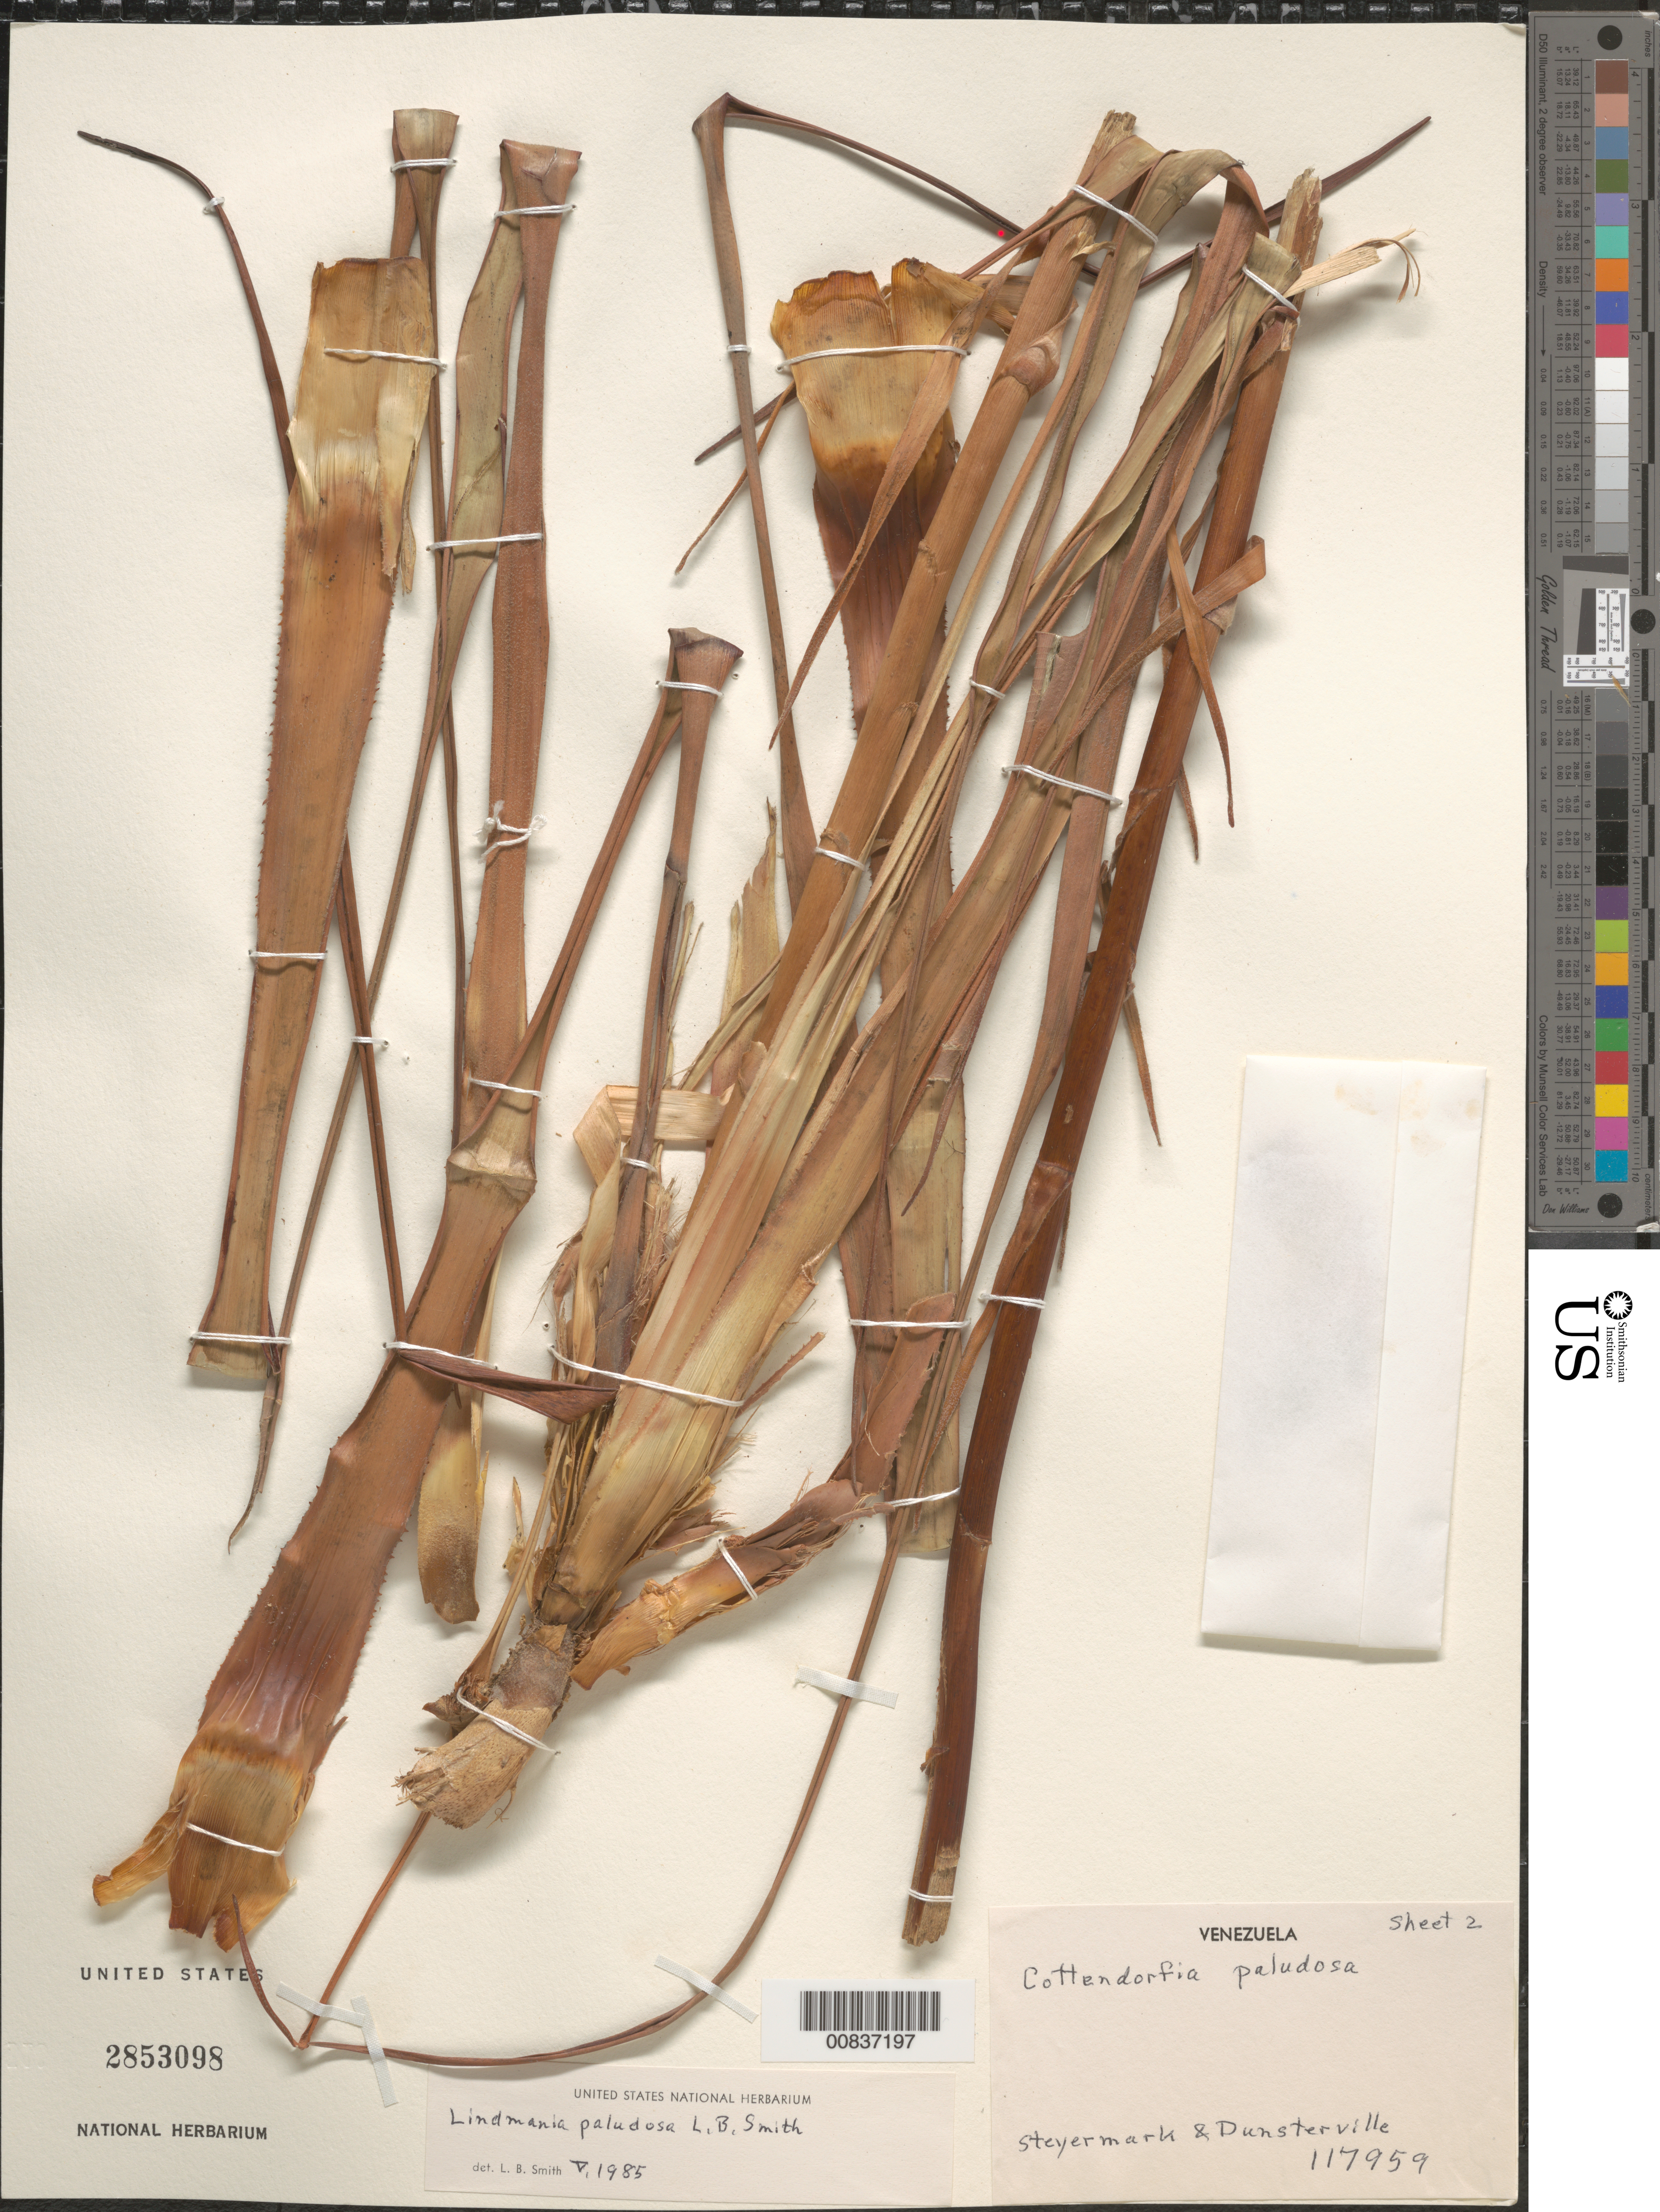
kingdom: Plantae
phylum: Tracheophyta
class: Liliopsida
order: Poales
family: Bromeliaceae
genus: Lindmania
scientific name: Lindmania paludosa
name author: L.B. Sm.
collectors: Steyermark, -- & Dunsterville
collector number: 117959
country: Venezuela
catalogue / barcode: US 2853098